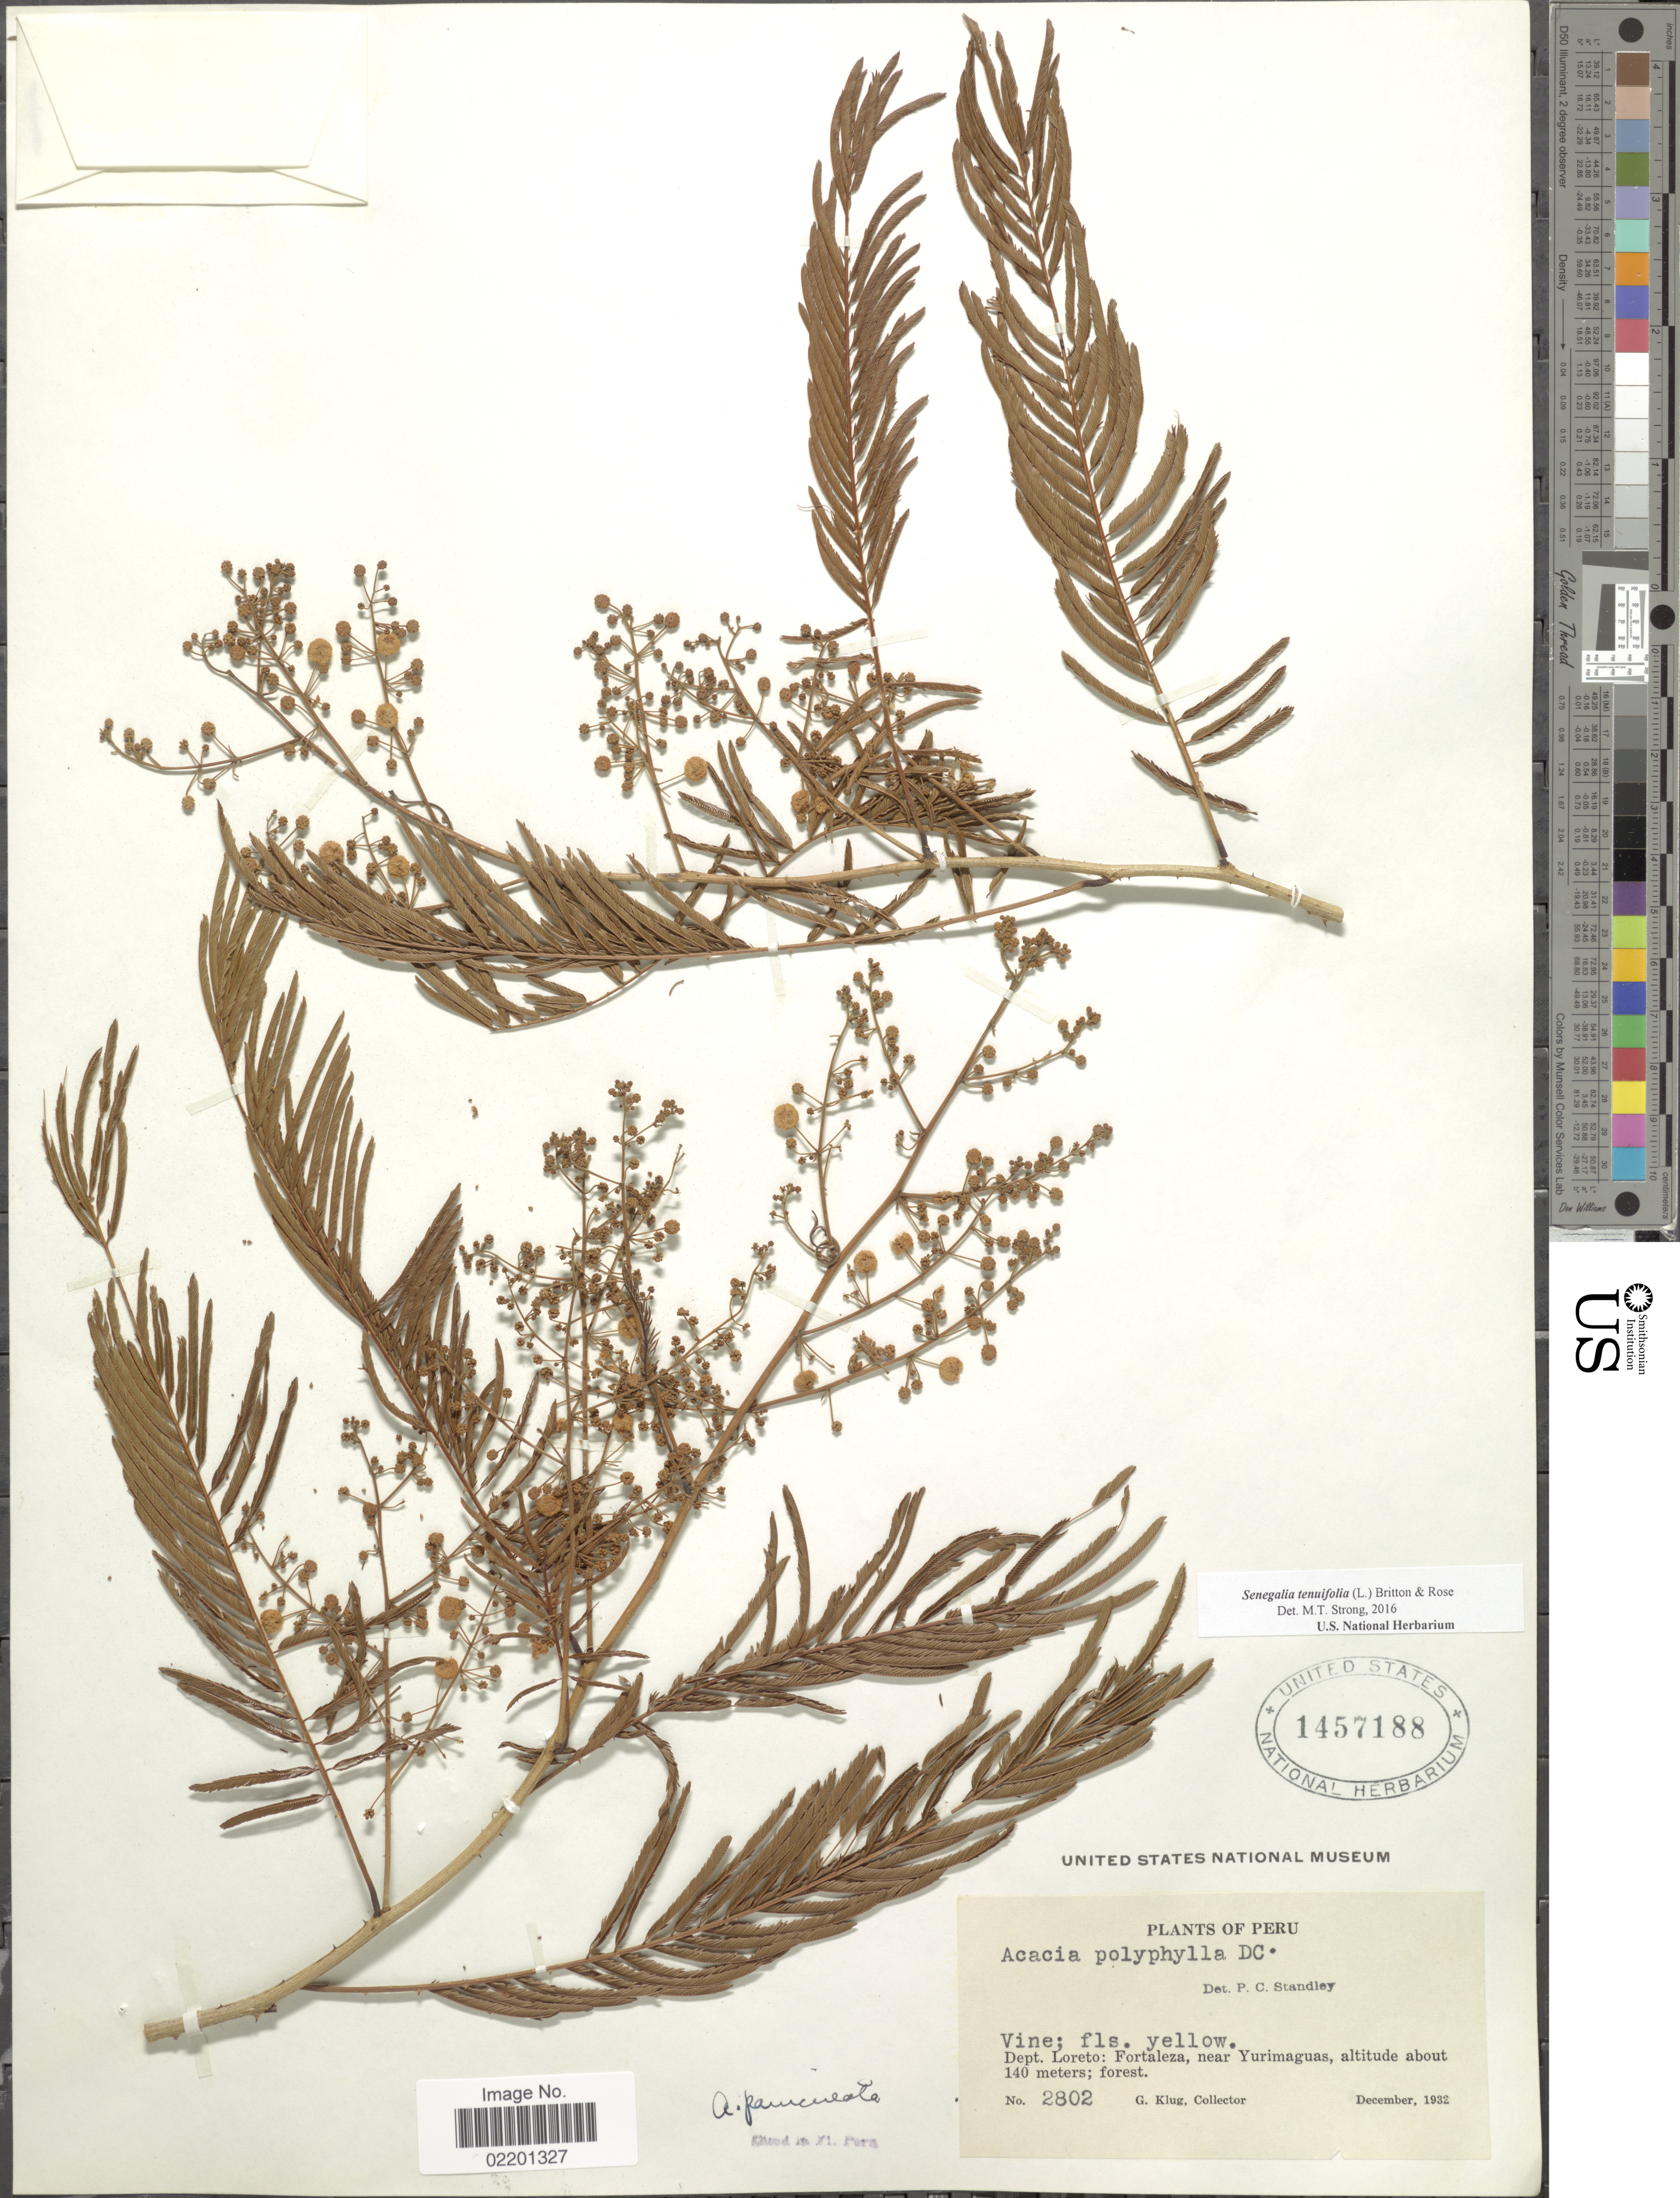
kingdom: Plantae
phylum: Tracheophyta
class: Magnoliopsida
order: Fabales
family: Fabaceae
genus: Senegalia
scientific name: Senegalia tenuifolia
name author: (L.) Britton & Rose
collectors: C. Klug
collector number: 2802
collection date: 1932-12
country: Peru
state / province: Loreto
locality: Dept. Loreto: Fortaleza, near Yurimaguas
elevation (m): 140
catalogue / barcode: US 1457188